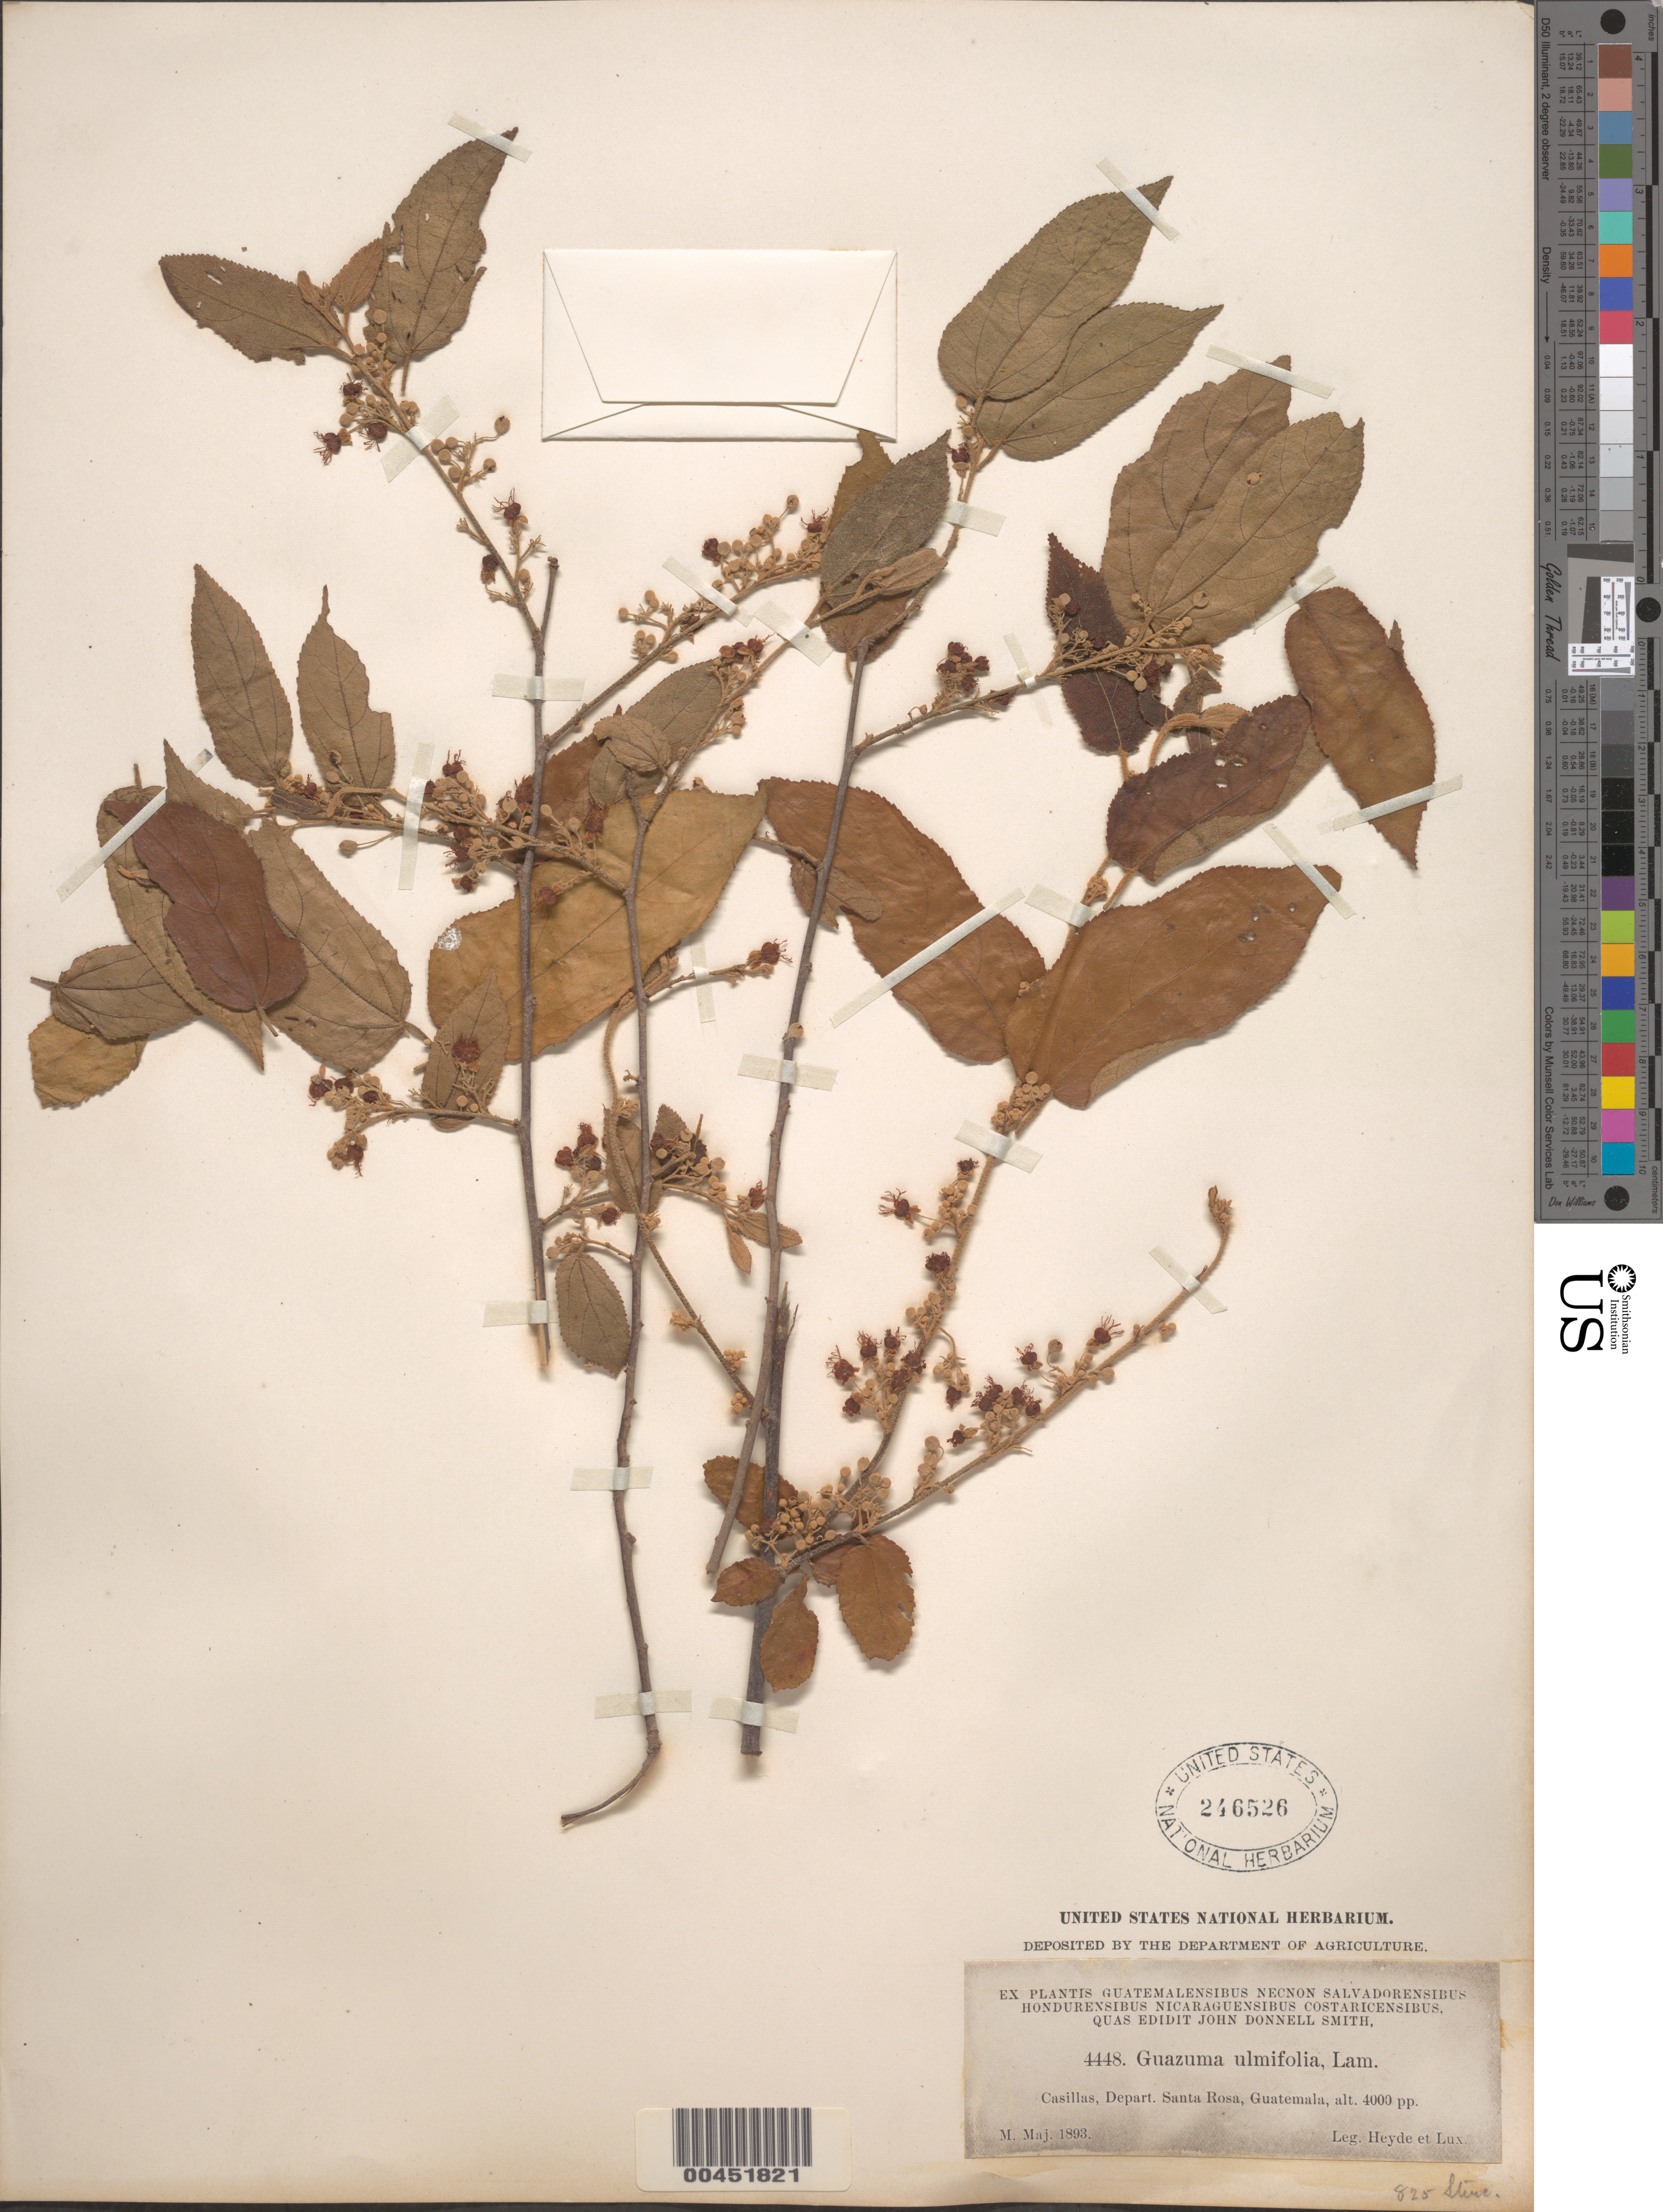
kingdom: Plantae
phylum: Tracheophyta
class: Magnoliopsida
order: Malvales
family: Malvaceae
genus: Guazuma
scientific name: Guazuma ulmifolia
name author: Lam.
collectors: E. T. Heyde & E. Lux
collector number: ex Pl. Guat. 4448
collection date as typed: May 1893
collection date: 1893-05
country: Guatemala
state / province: Santa Rosa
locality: Casillas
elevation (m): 1219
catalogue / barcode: US 246526